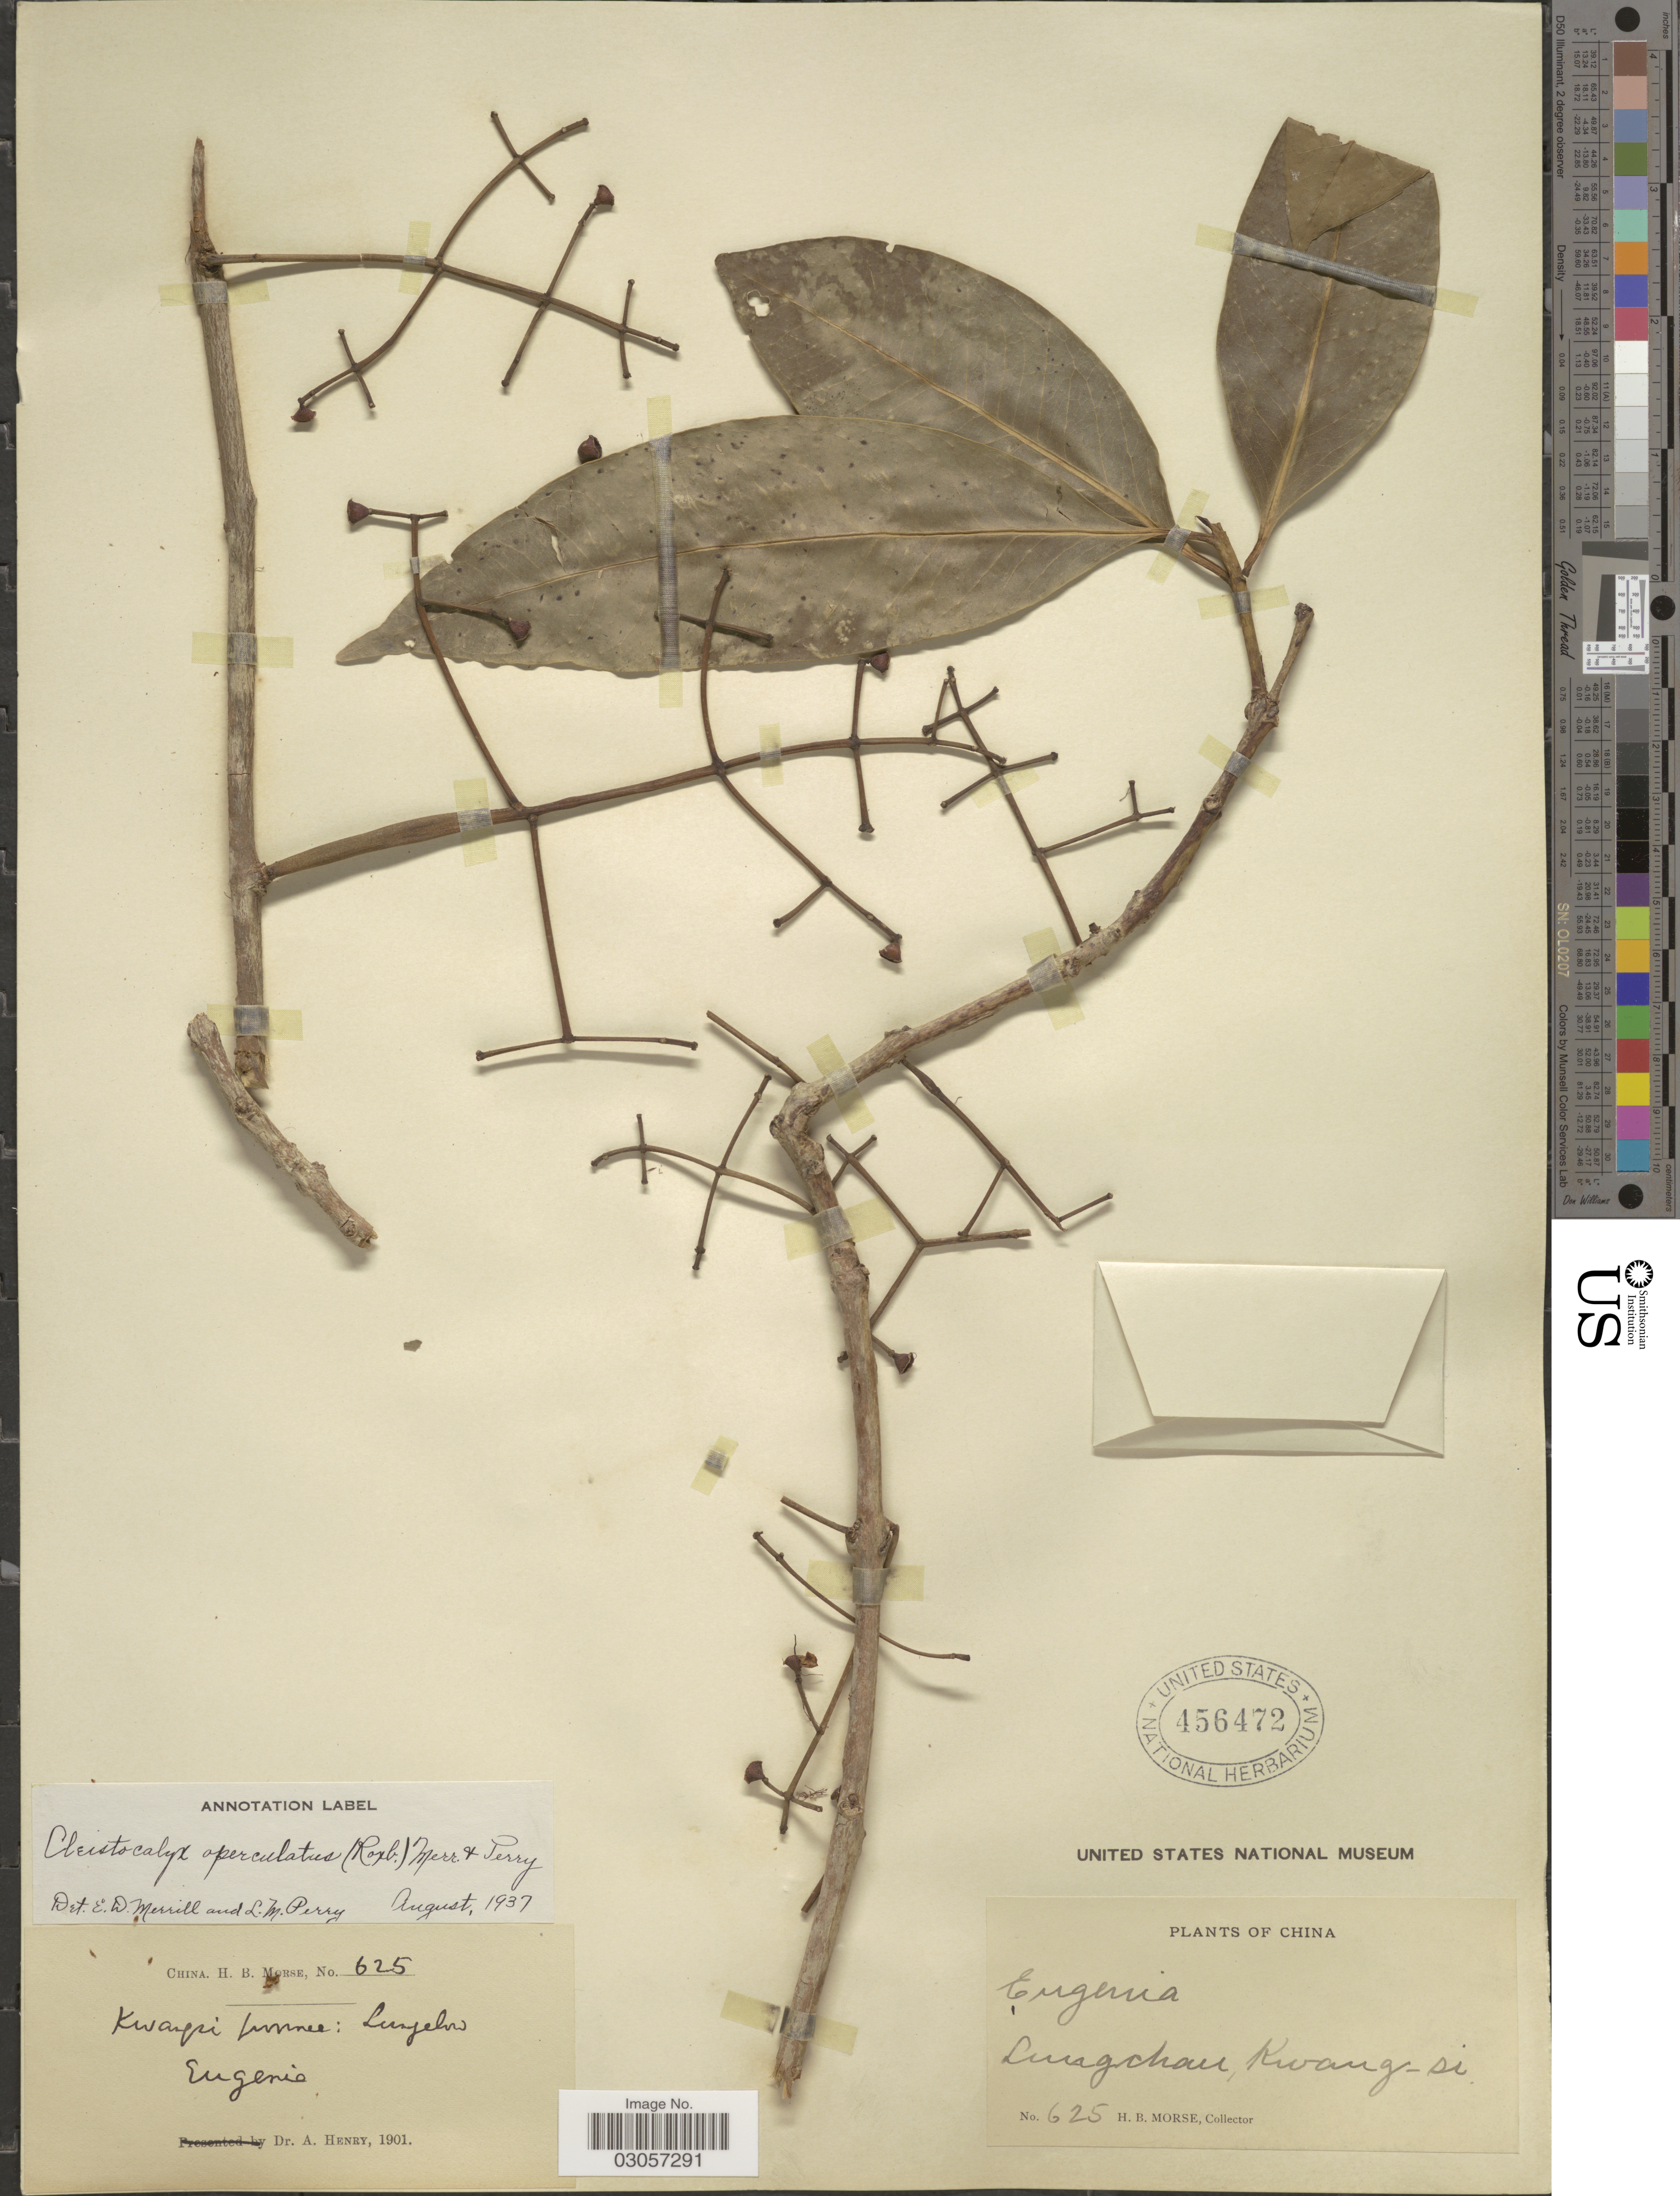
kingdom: Plantae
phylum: Tracheophyta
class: Magnoliopsida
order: Myrtales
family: Myrtaceae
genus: Syzygium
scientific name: Syzygium nervosum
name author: DC.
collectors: H. Morse & A. Henry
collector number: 625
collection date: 1901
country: China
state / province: Guangxi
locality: Lungchau, Kwang-si.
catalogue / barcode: US 456472